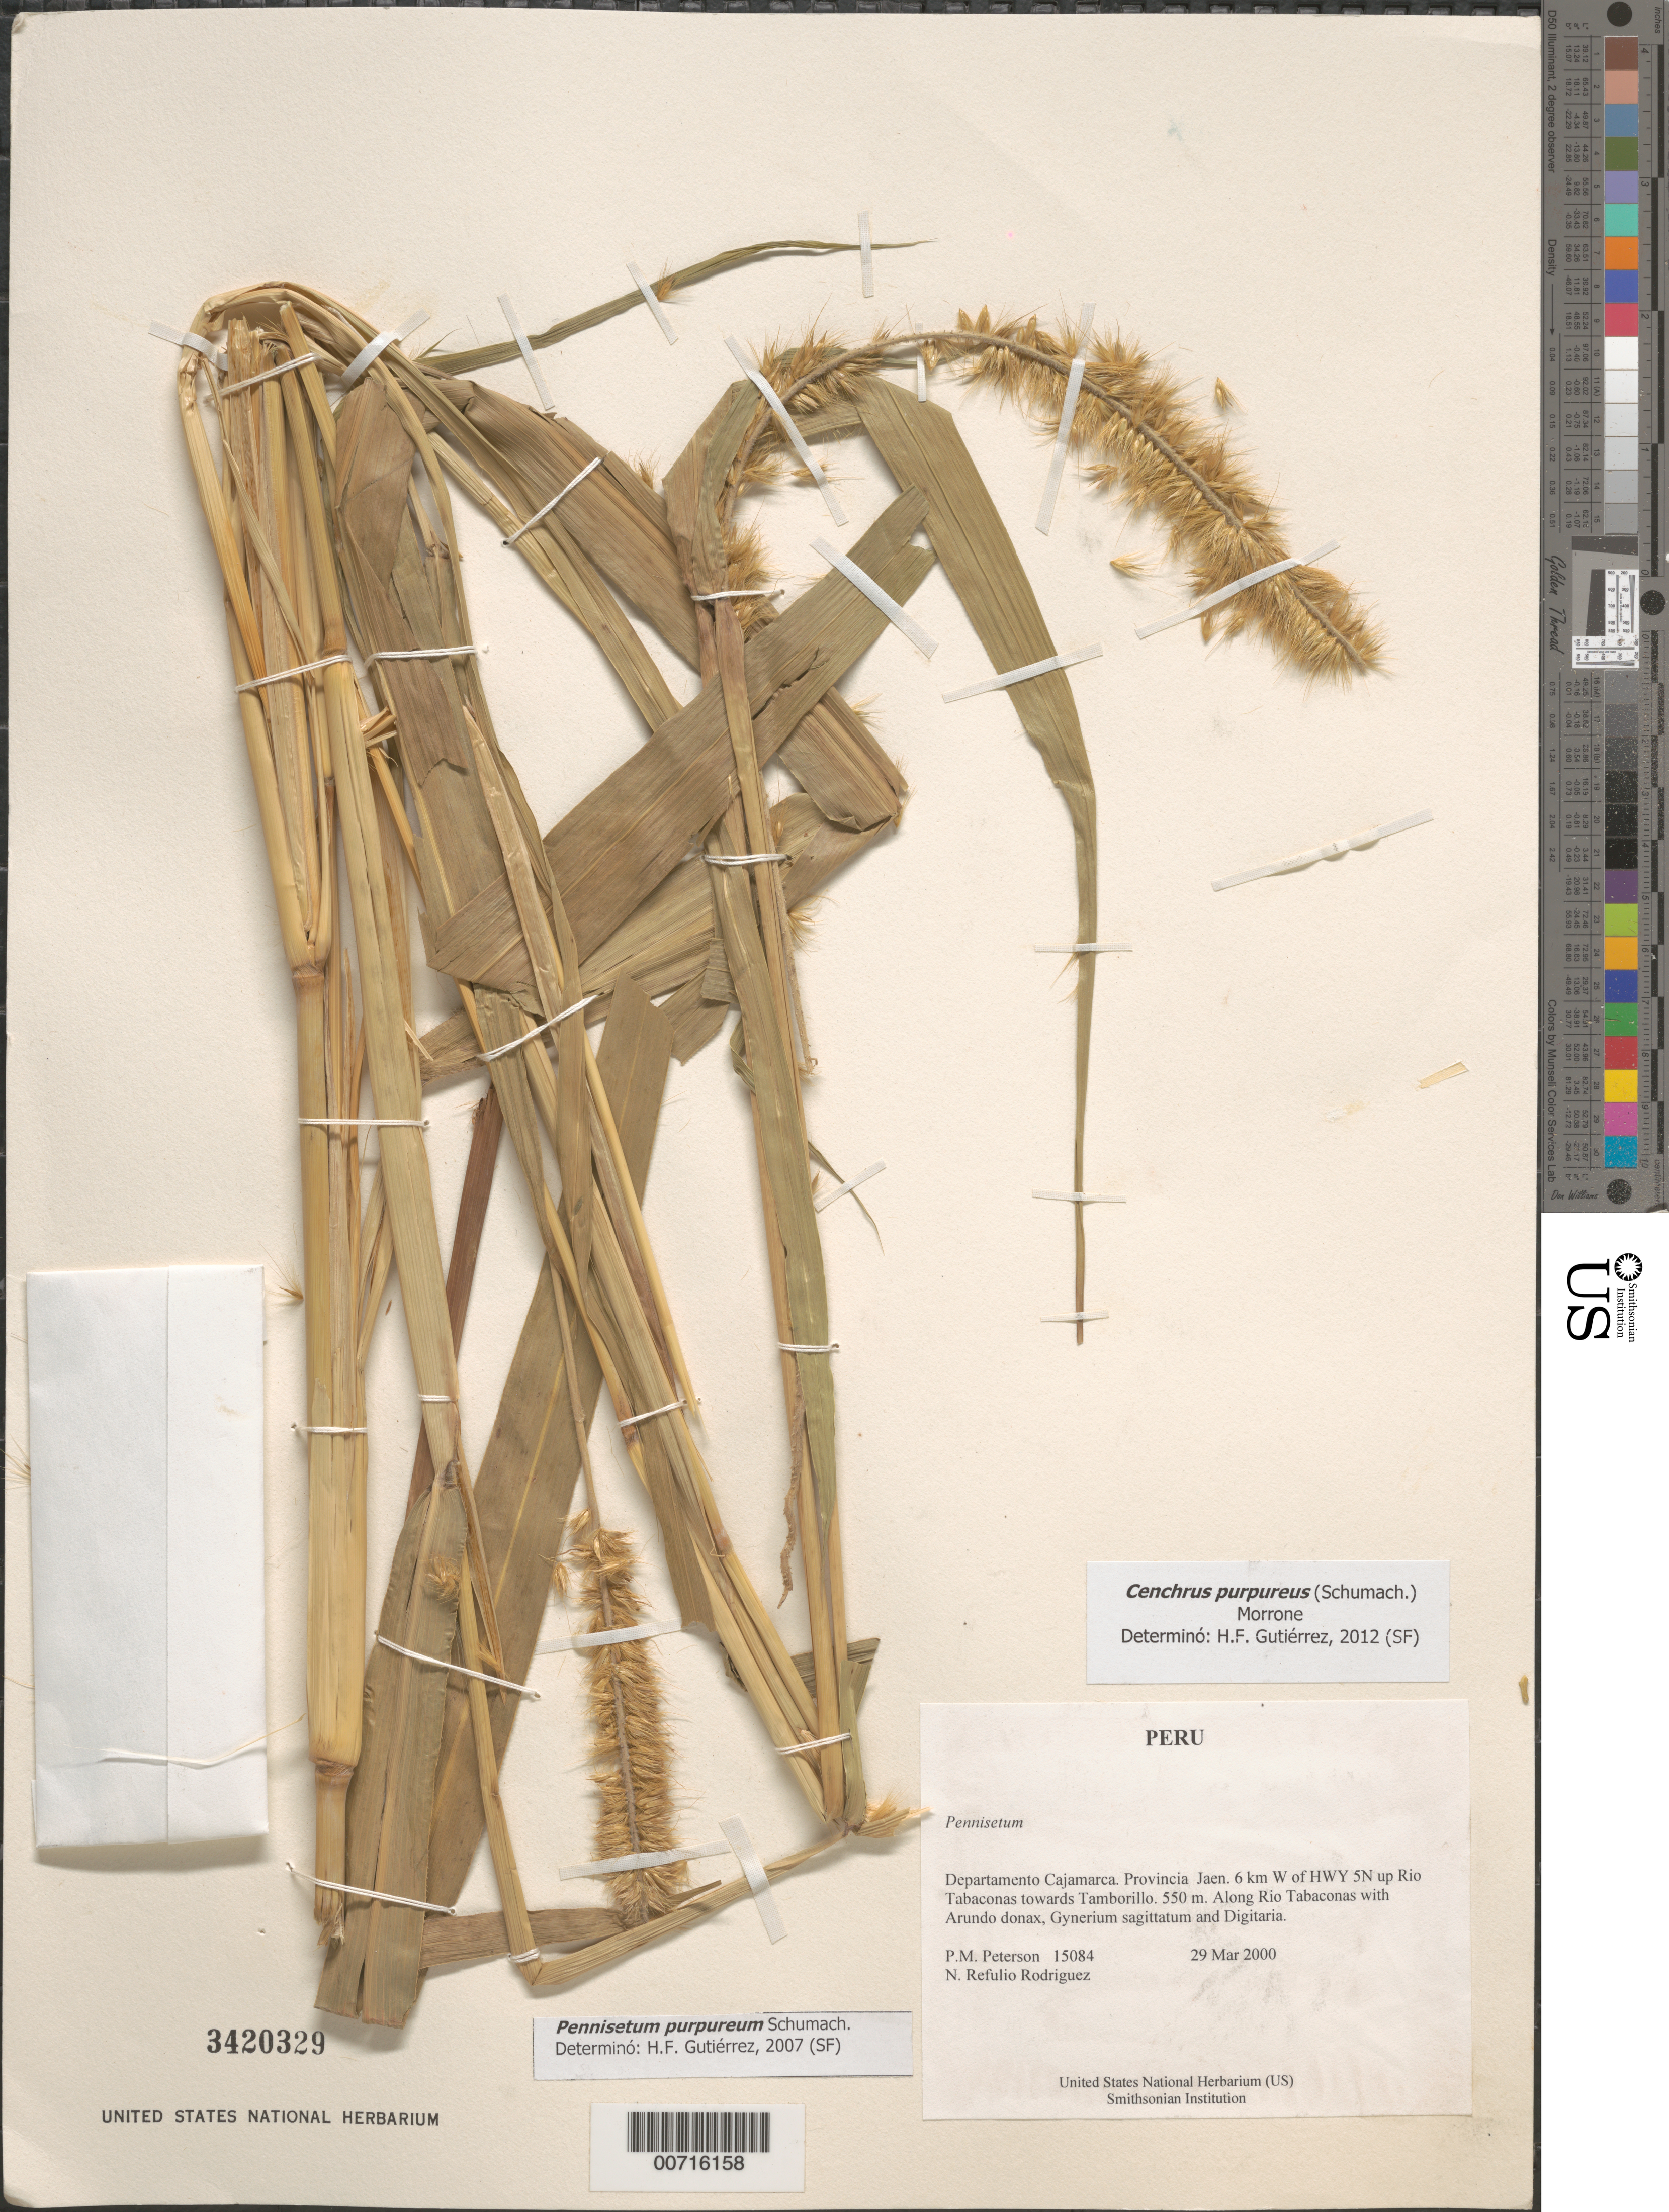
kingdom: Plantae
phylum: Tracheophyta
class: Liliopsida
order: Poales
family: Poaceae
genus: Cenchrus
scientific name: Cenchrus purpureus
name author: (Schumach.) Morrone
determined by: Gutiérrez, H. F.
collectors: P. M. Peterson & N. Refulio-Rodríguez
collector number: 15084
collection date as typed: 29 Mar 2000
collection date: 2000-03-29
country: Peru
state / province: Cajamarca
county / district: Jaén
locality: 6 km W of HWY 5N up Rio Tabaconas towards Tamborillo.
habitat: Along Rio Tabaconas with Arundo donax, Gynerium sagittatum and Digitaria.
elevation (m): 550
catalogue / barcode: US 3420329